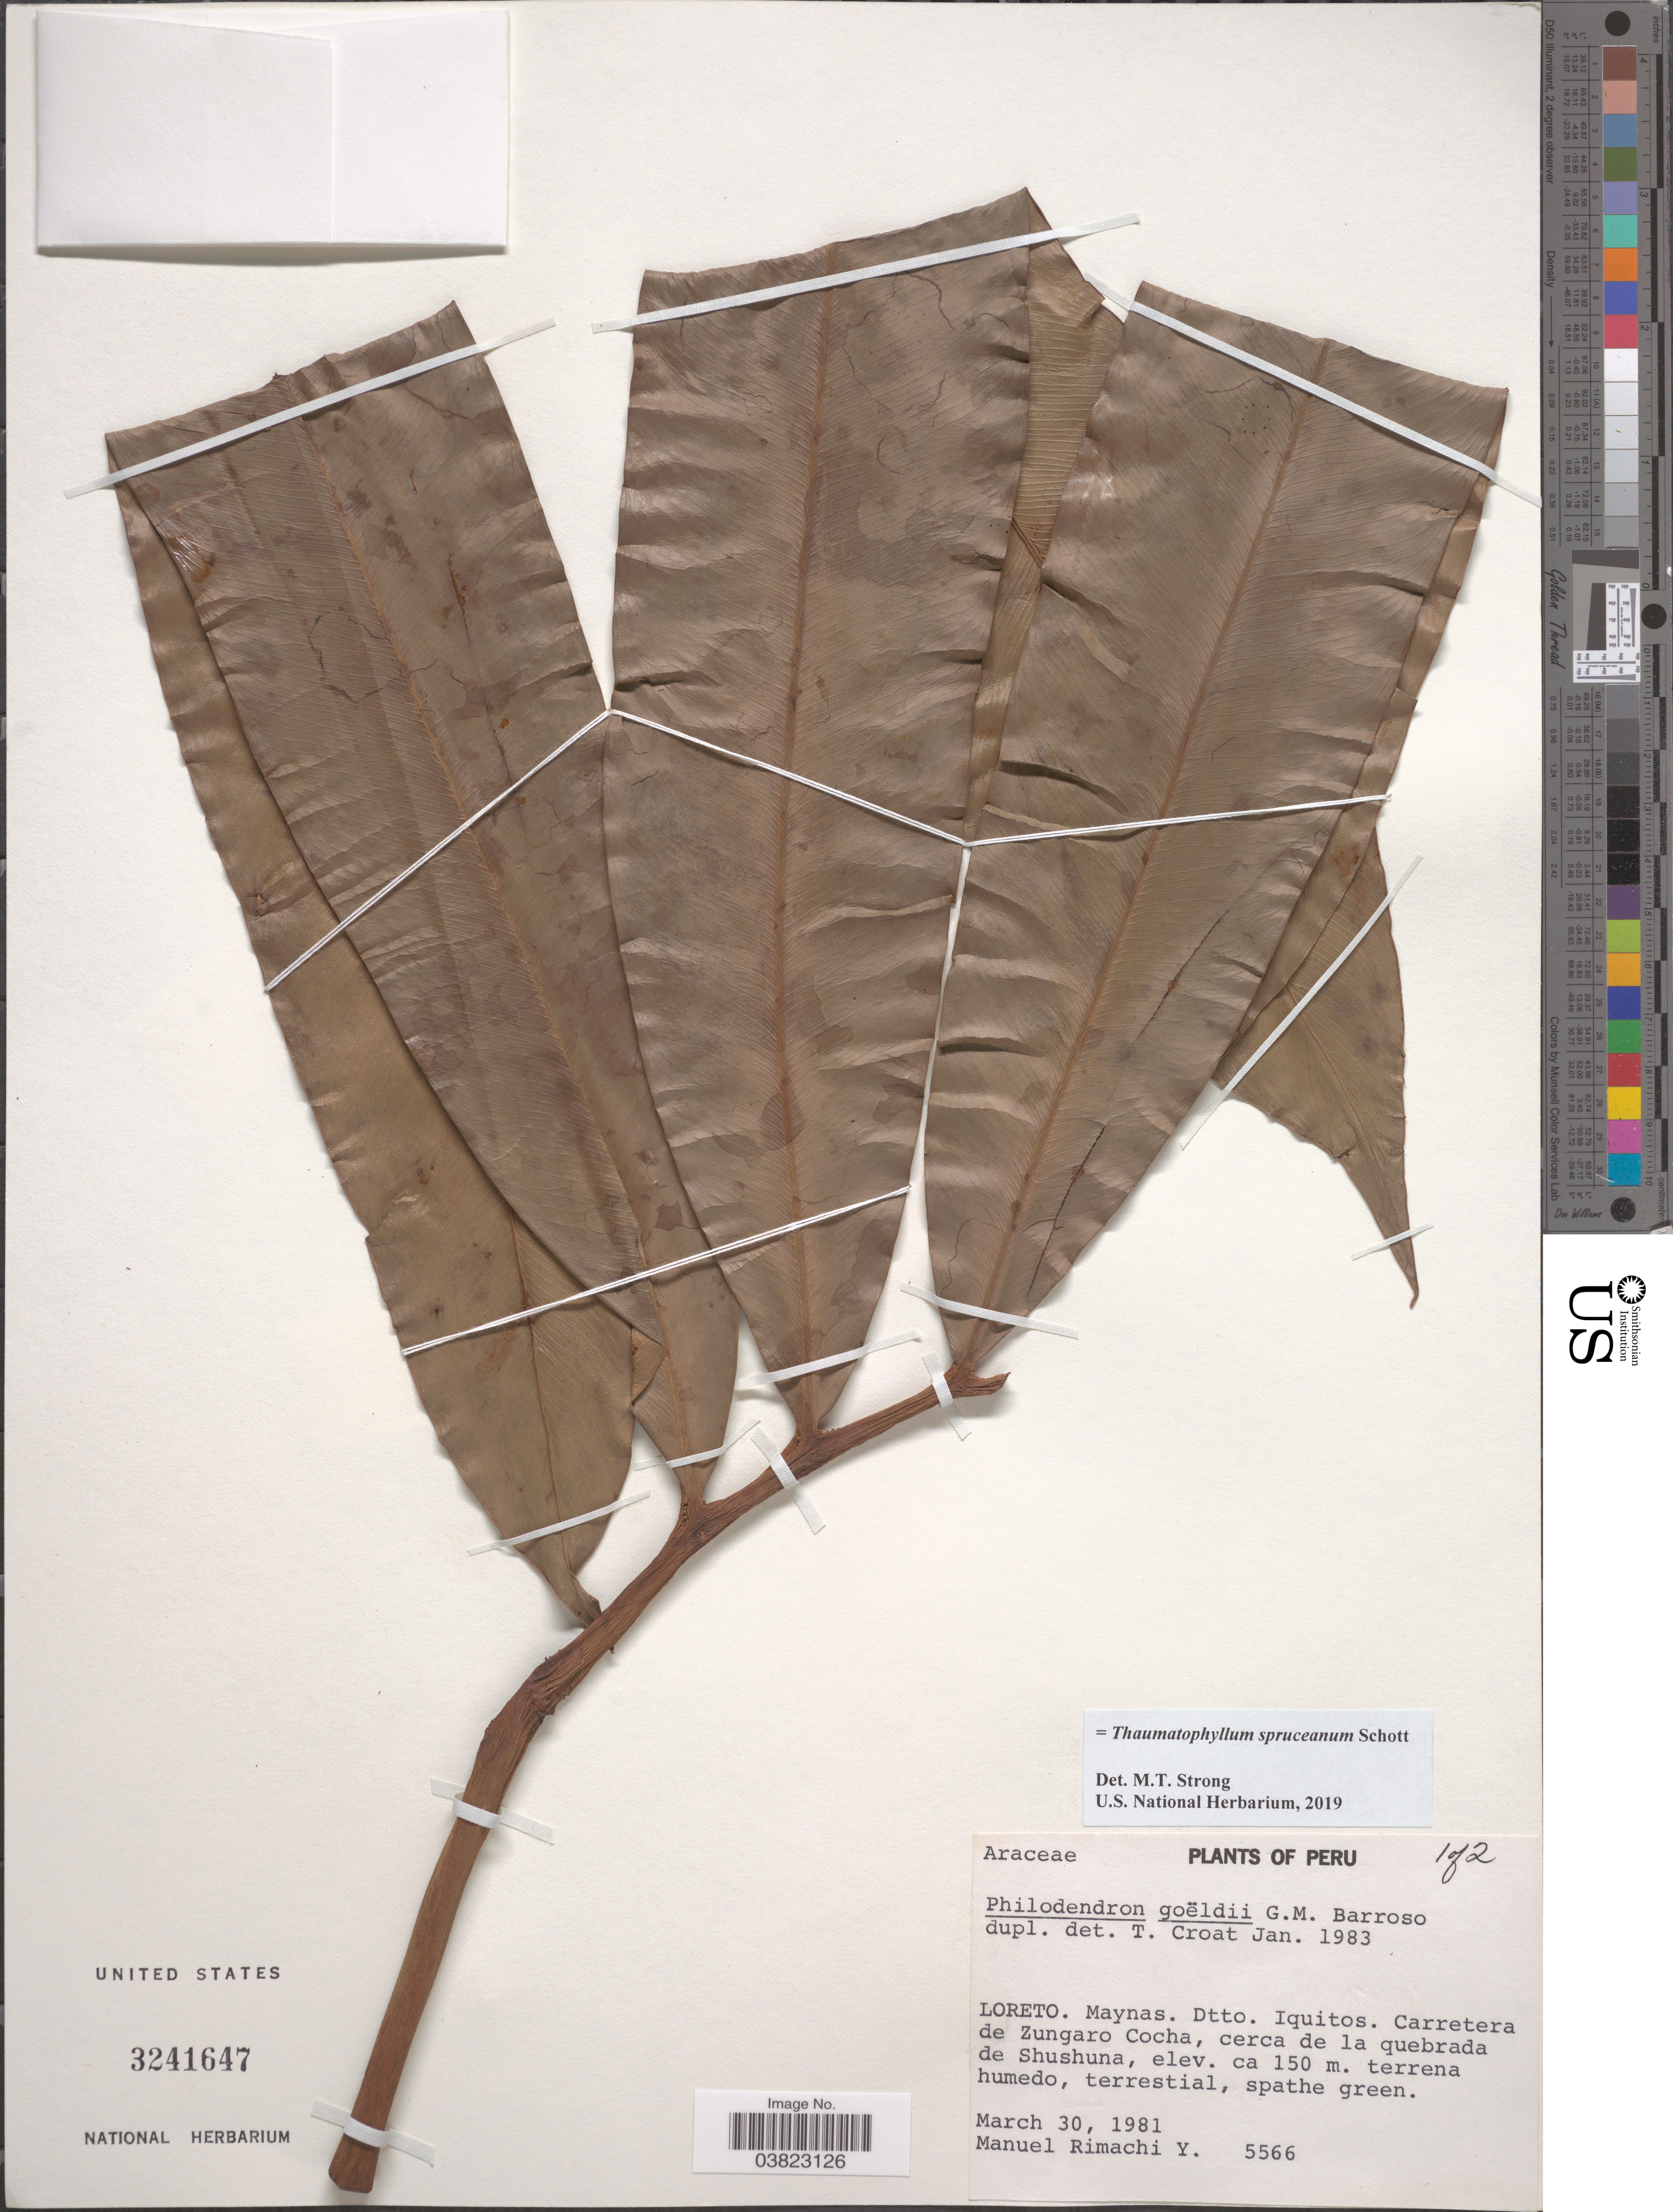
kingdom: Plantae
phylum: Tracheophyta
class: Liliopsida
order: Alismatales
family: Araceae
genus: Thaumatophyllum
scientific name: Thaumatophyllum spruceanum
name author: Schott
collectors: M. Rimachi Y.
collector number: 5566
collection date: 1981-03-30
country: Peru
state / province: Loreto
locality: Maynas. Dtto. Iquitos. Carretera de Zungaro Cocha, cerca de la quebrada de Shushuna.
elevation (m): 150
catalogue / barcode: US 3241647